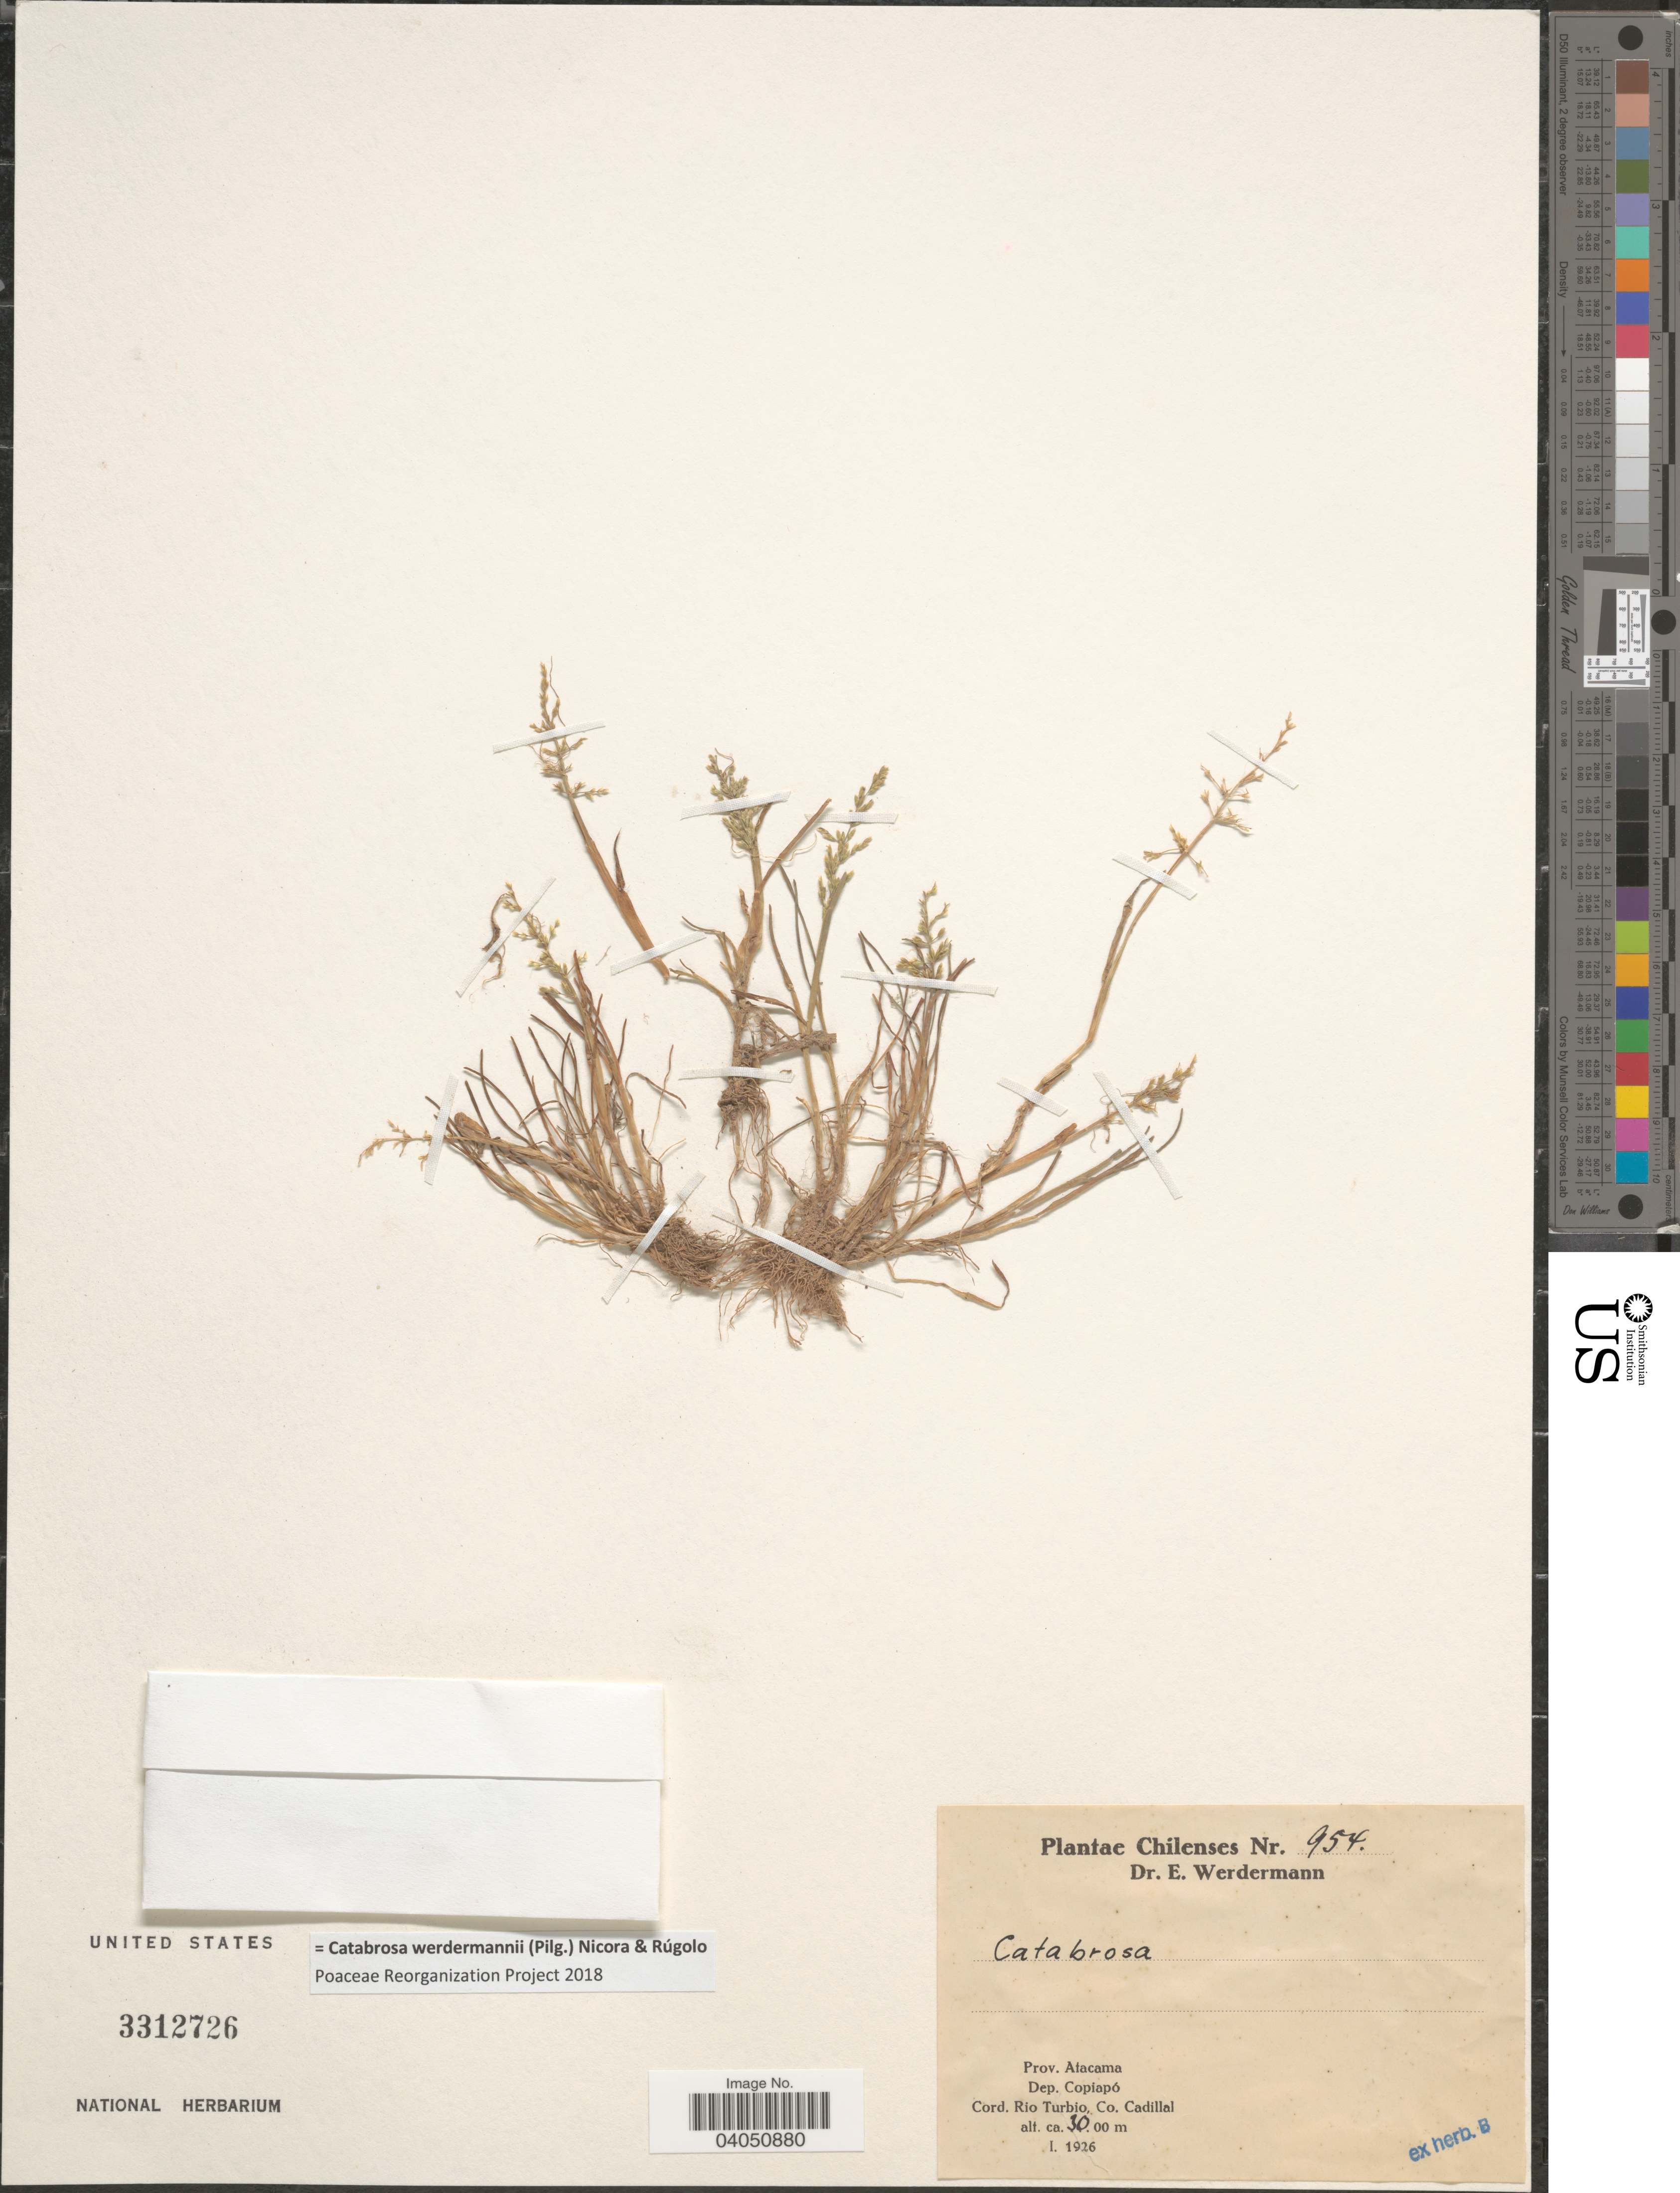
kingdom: Plantae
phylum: Tracheophyta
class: Liliopsida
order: Poales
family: Poaceae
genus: Catabrosa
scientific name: Catabrosa werdermannii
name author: (Pilg.) Nicora & Rúgolo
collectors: E. Werdermann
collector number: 954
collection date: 1926-01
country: Chile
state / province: Atacama (III)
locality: Dep. Copiapó. Cord. Rio Turbio, Co. Cadillal.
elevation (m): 3000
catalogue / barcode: US 3312726